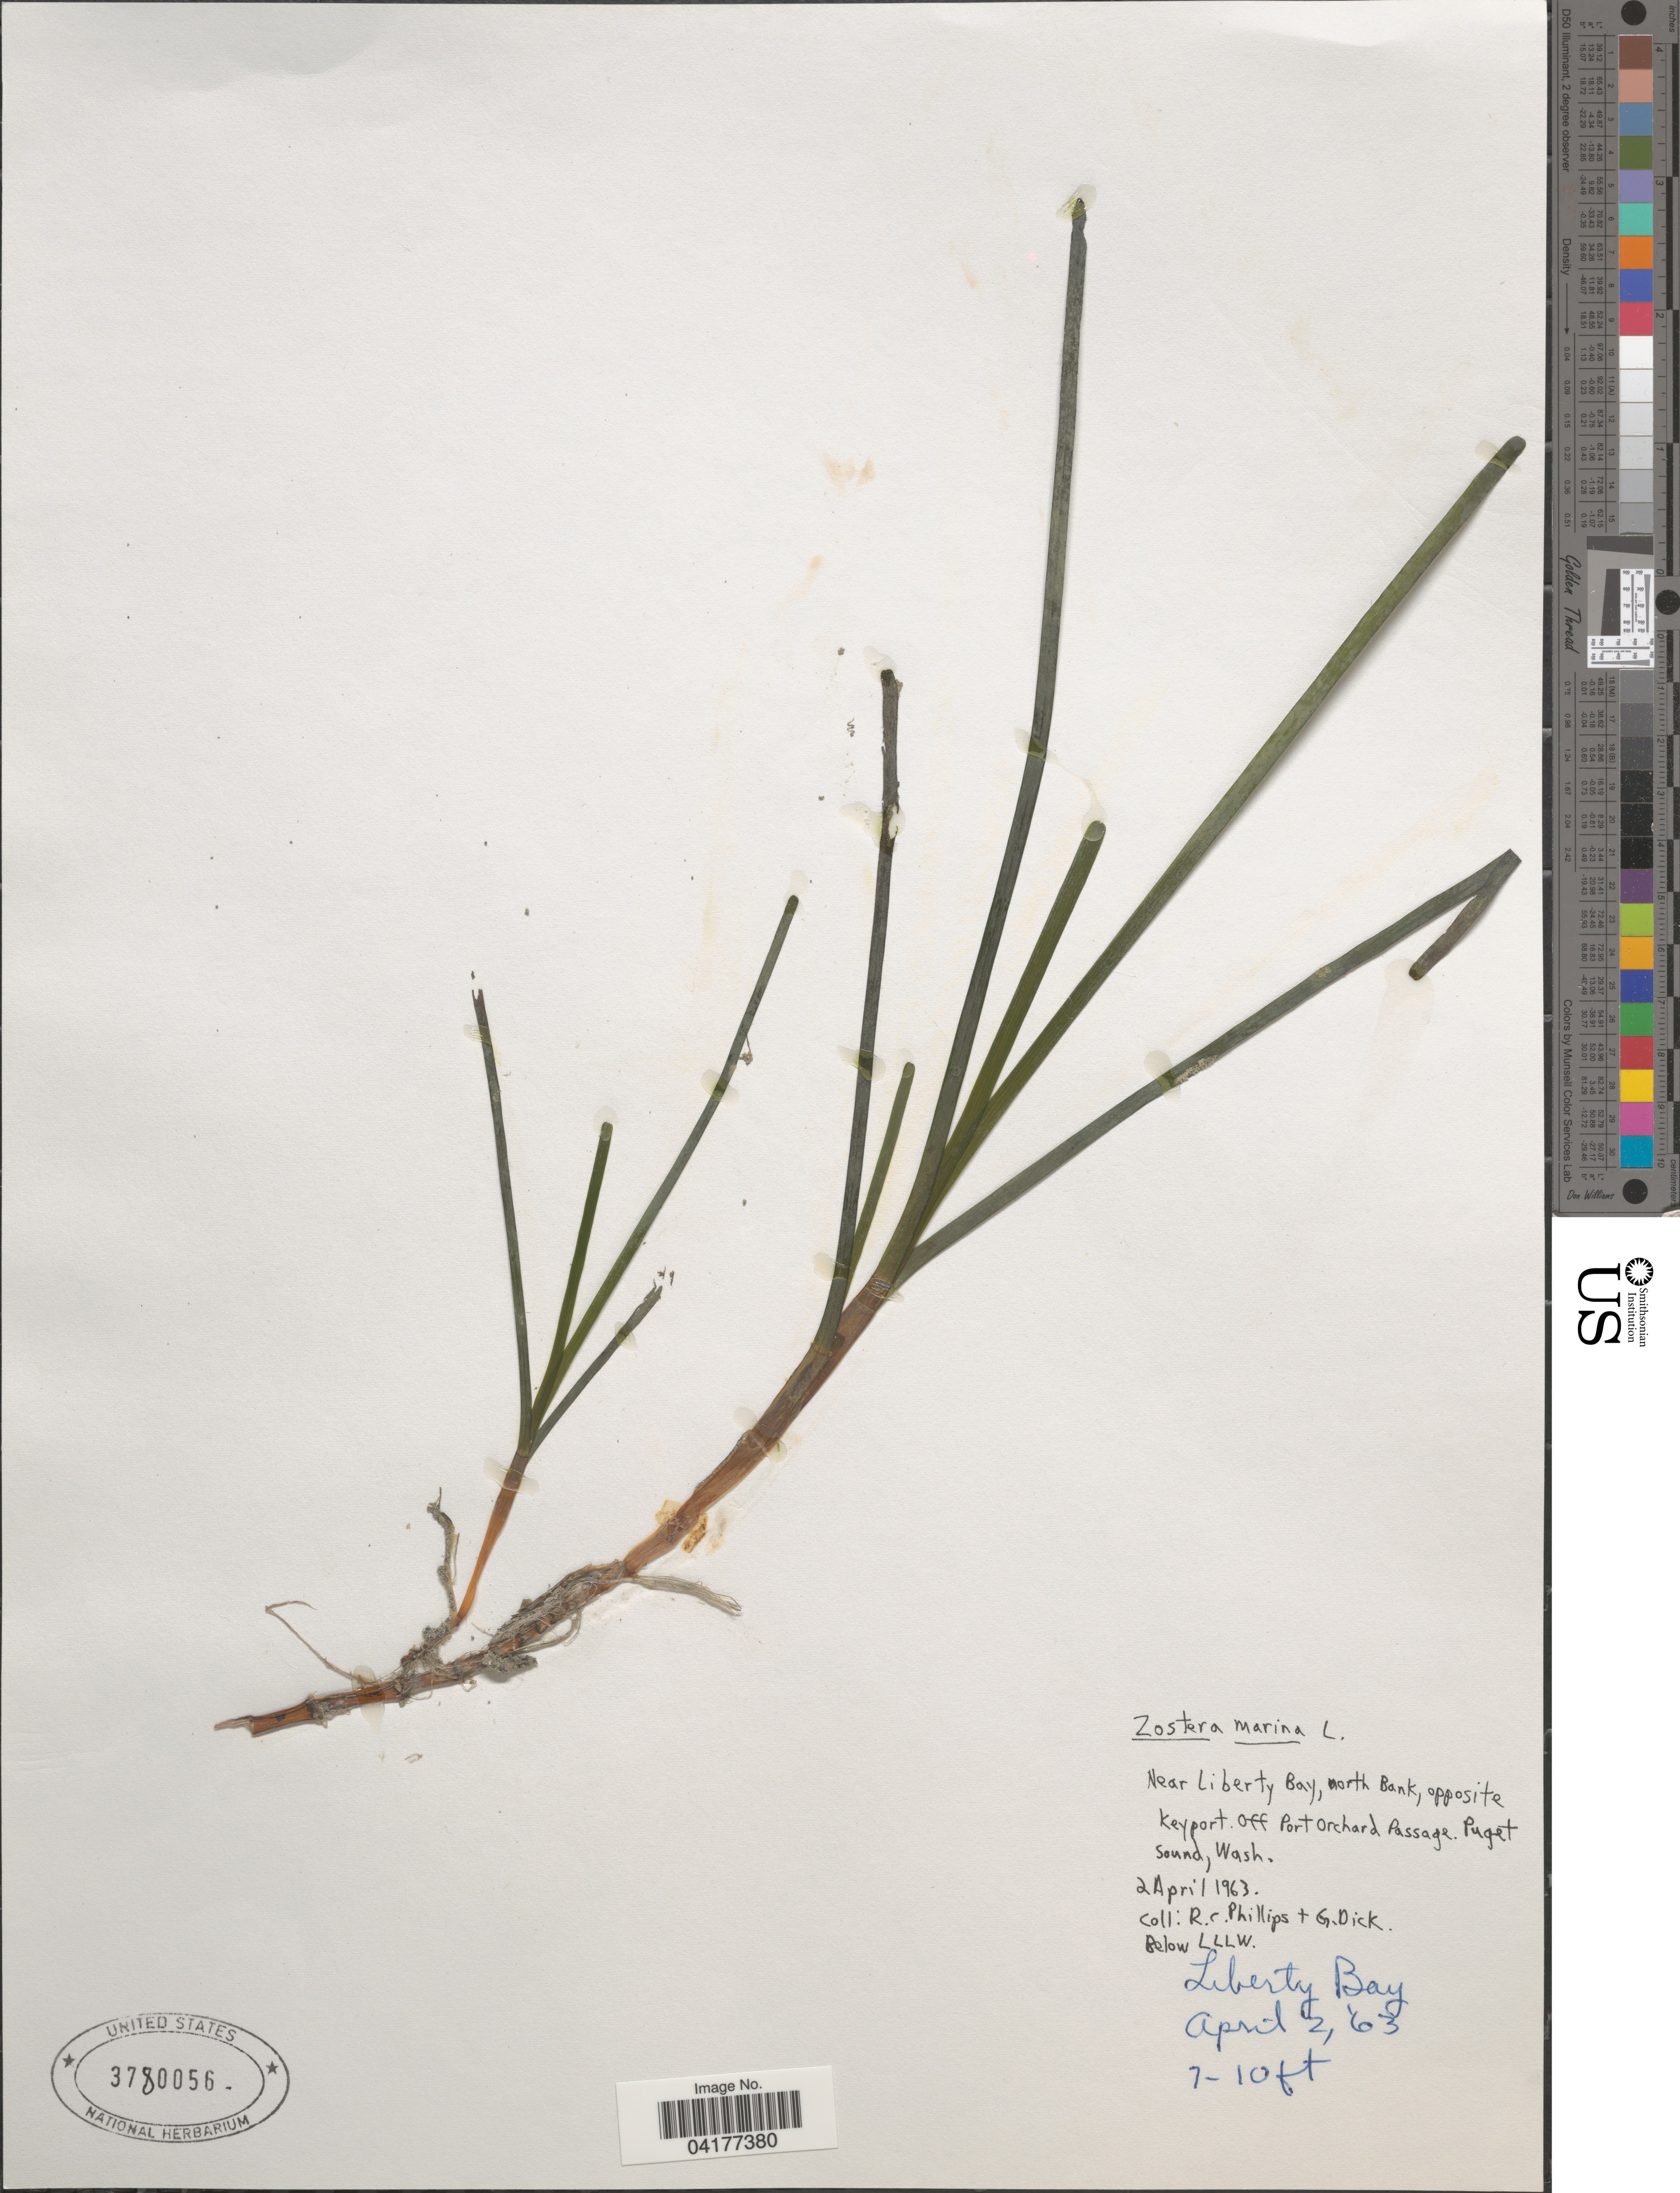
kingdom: Plantae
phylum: Tracheophyta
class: Liliopsida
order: Alismatales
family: Zosteraceae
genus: Zostera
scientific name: Zostera marina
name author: L.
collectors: R. C. Phillips & G. Dick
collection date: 1963-04-02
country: United States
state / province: Washington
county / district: King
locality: Near Liberty Bay, north bank, opposite keyport. Off Port Orchard Passage. Puget Sound. Below LLLW.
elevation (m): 2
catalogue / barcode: US 3780056